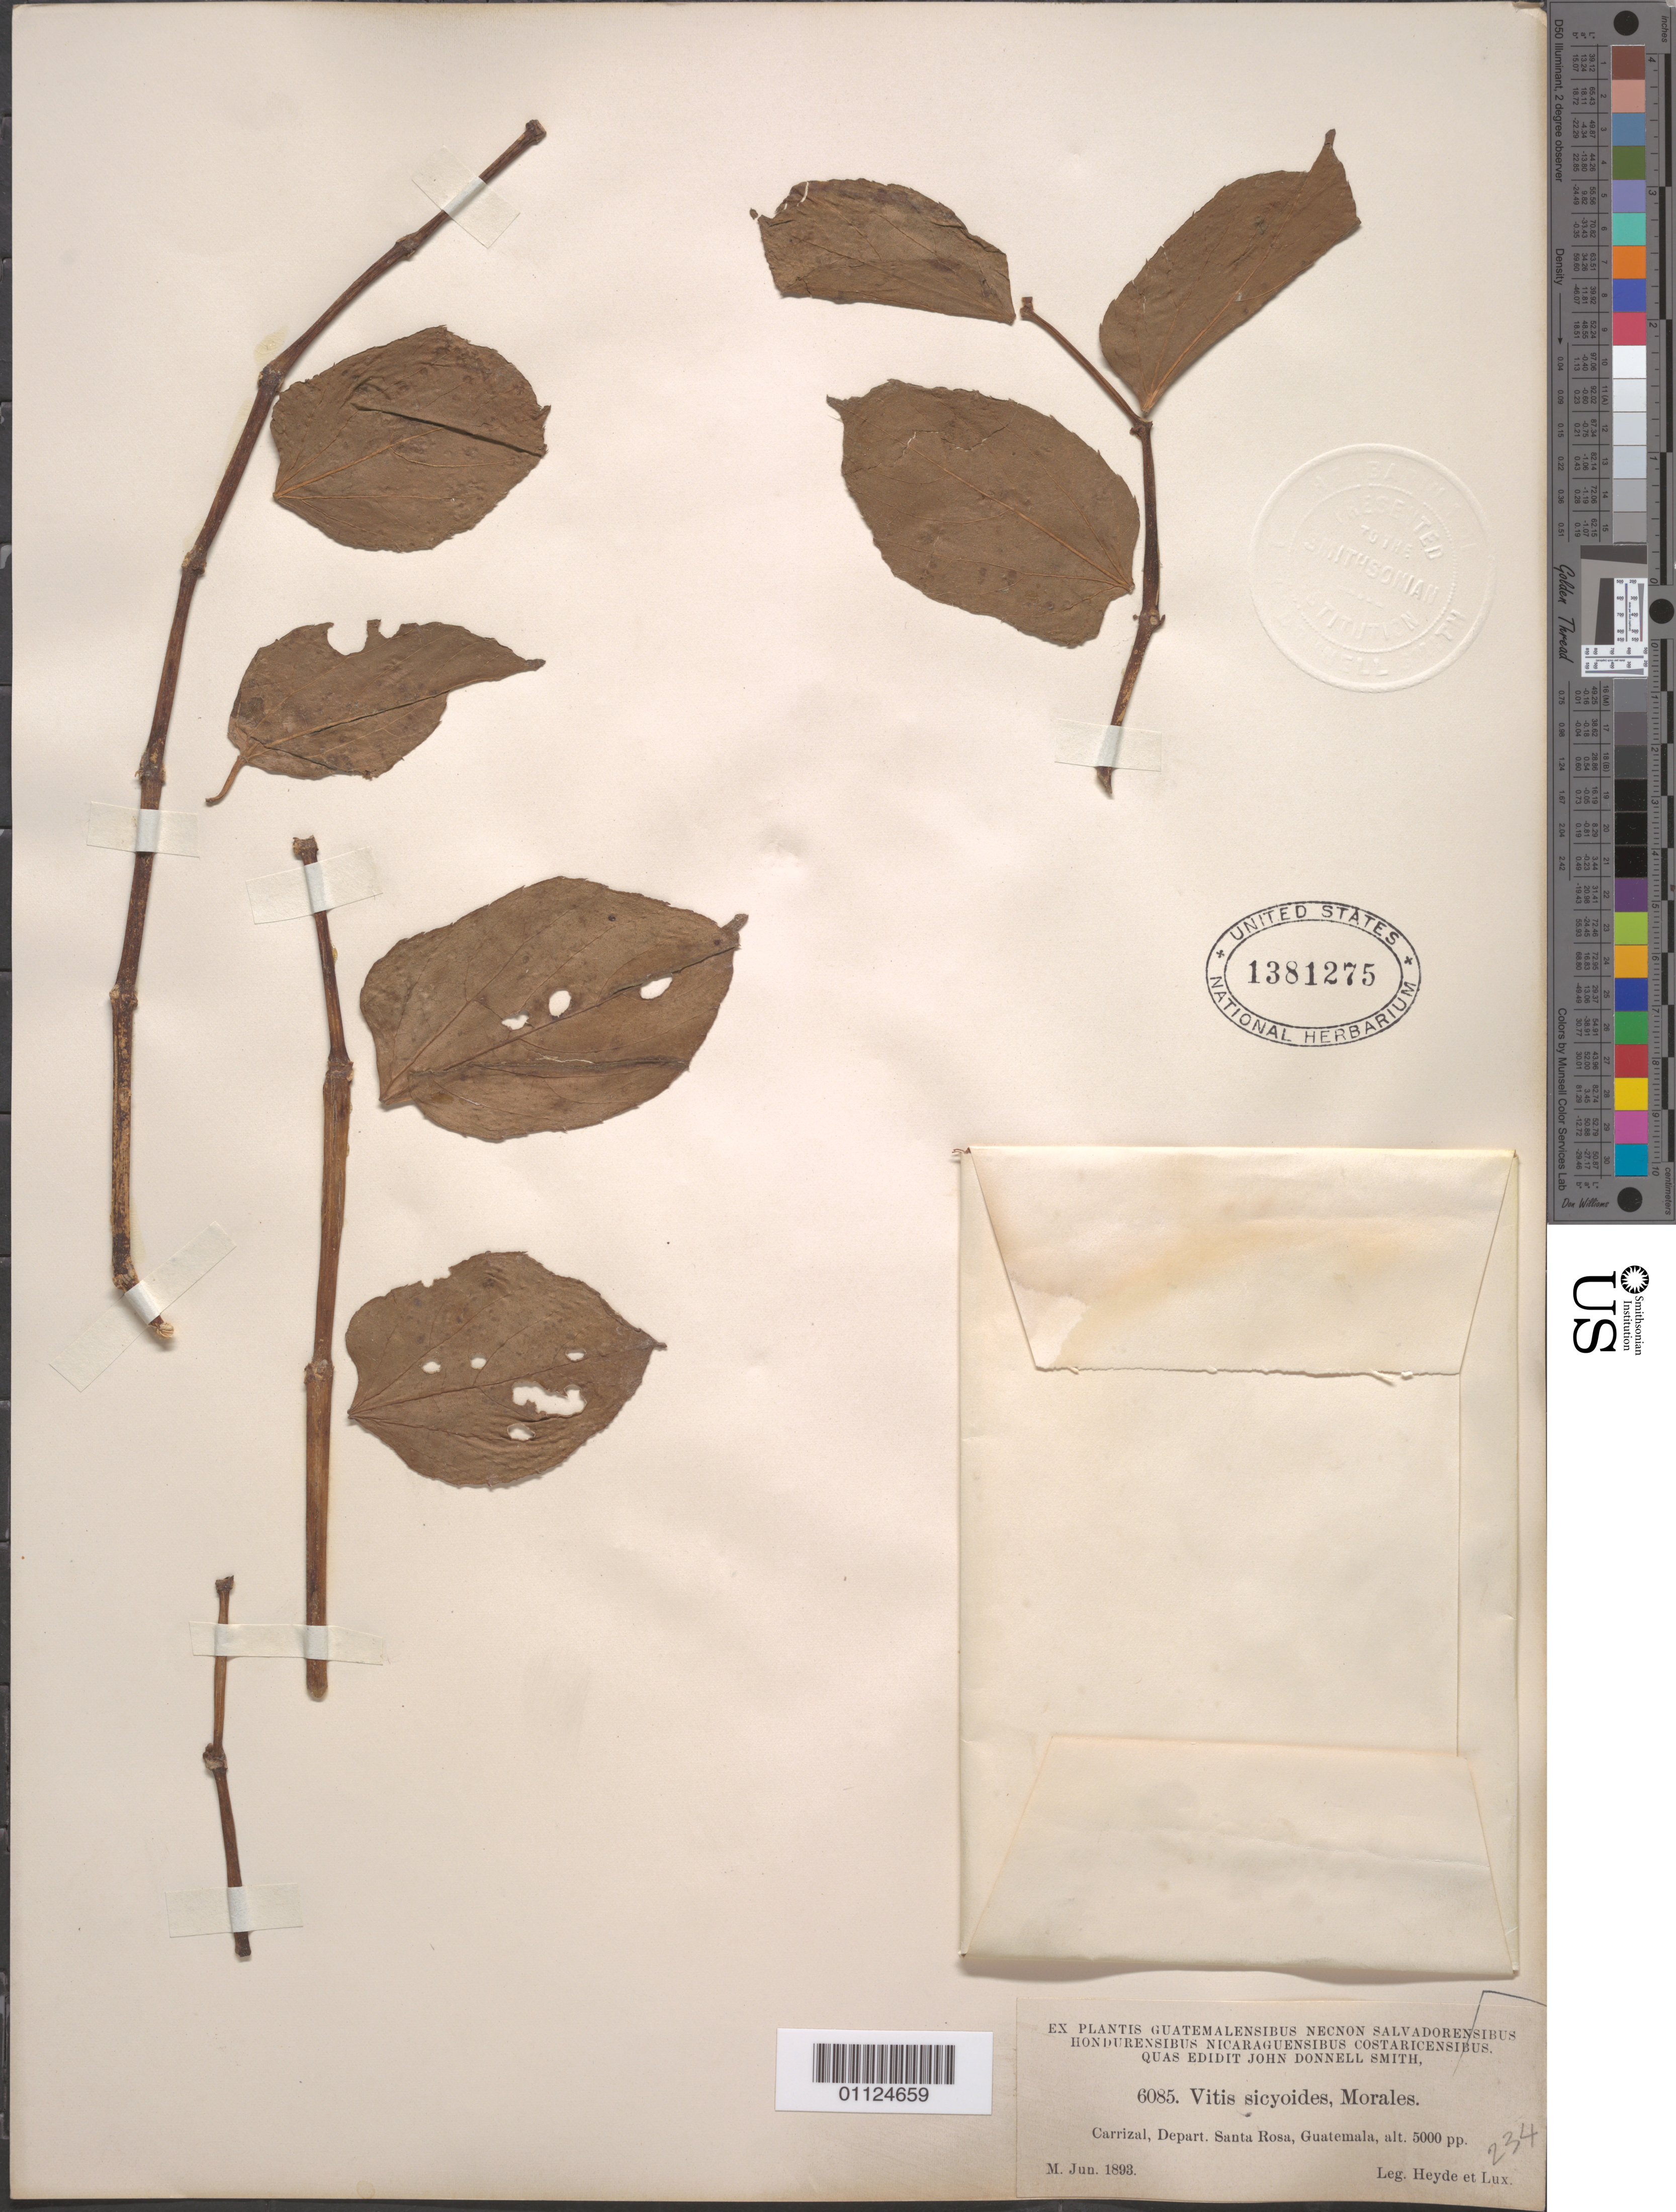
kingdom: Plantae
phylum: Tracheophyta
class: Magnoliopsida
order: Vitales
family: Vitaceae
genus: Cissus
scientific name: Cissus verticillata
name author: (L.) Nicolson & C.E. Jarvis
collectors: ex Herb. John Donnell Smith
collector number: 6085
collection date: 1893-06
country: Guatemala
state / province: Santa Rosa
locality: Carrizal.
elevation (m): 1524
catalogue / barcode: US 1381275